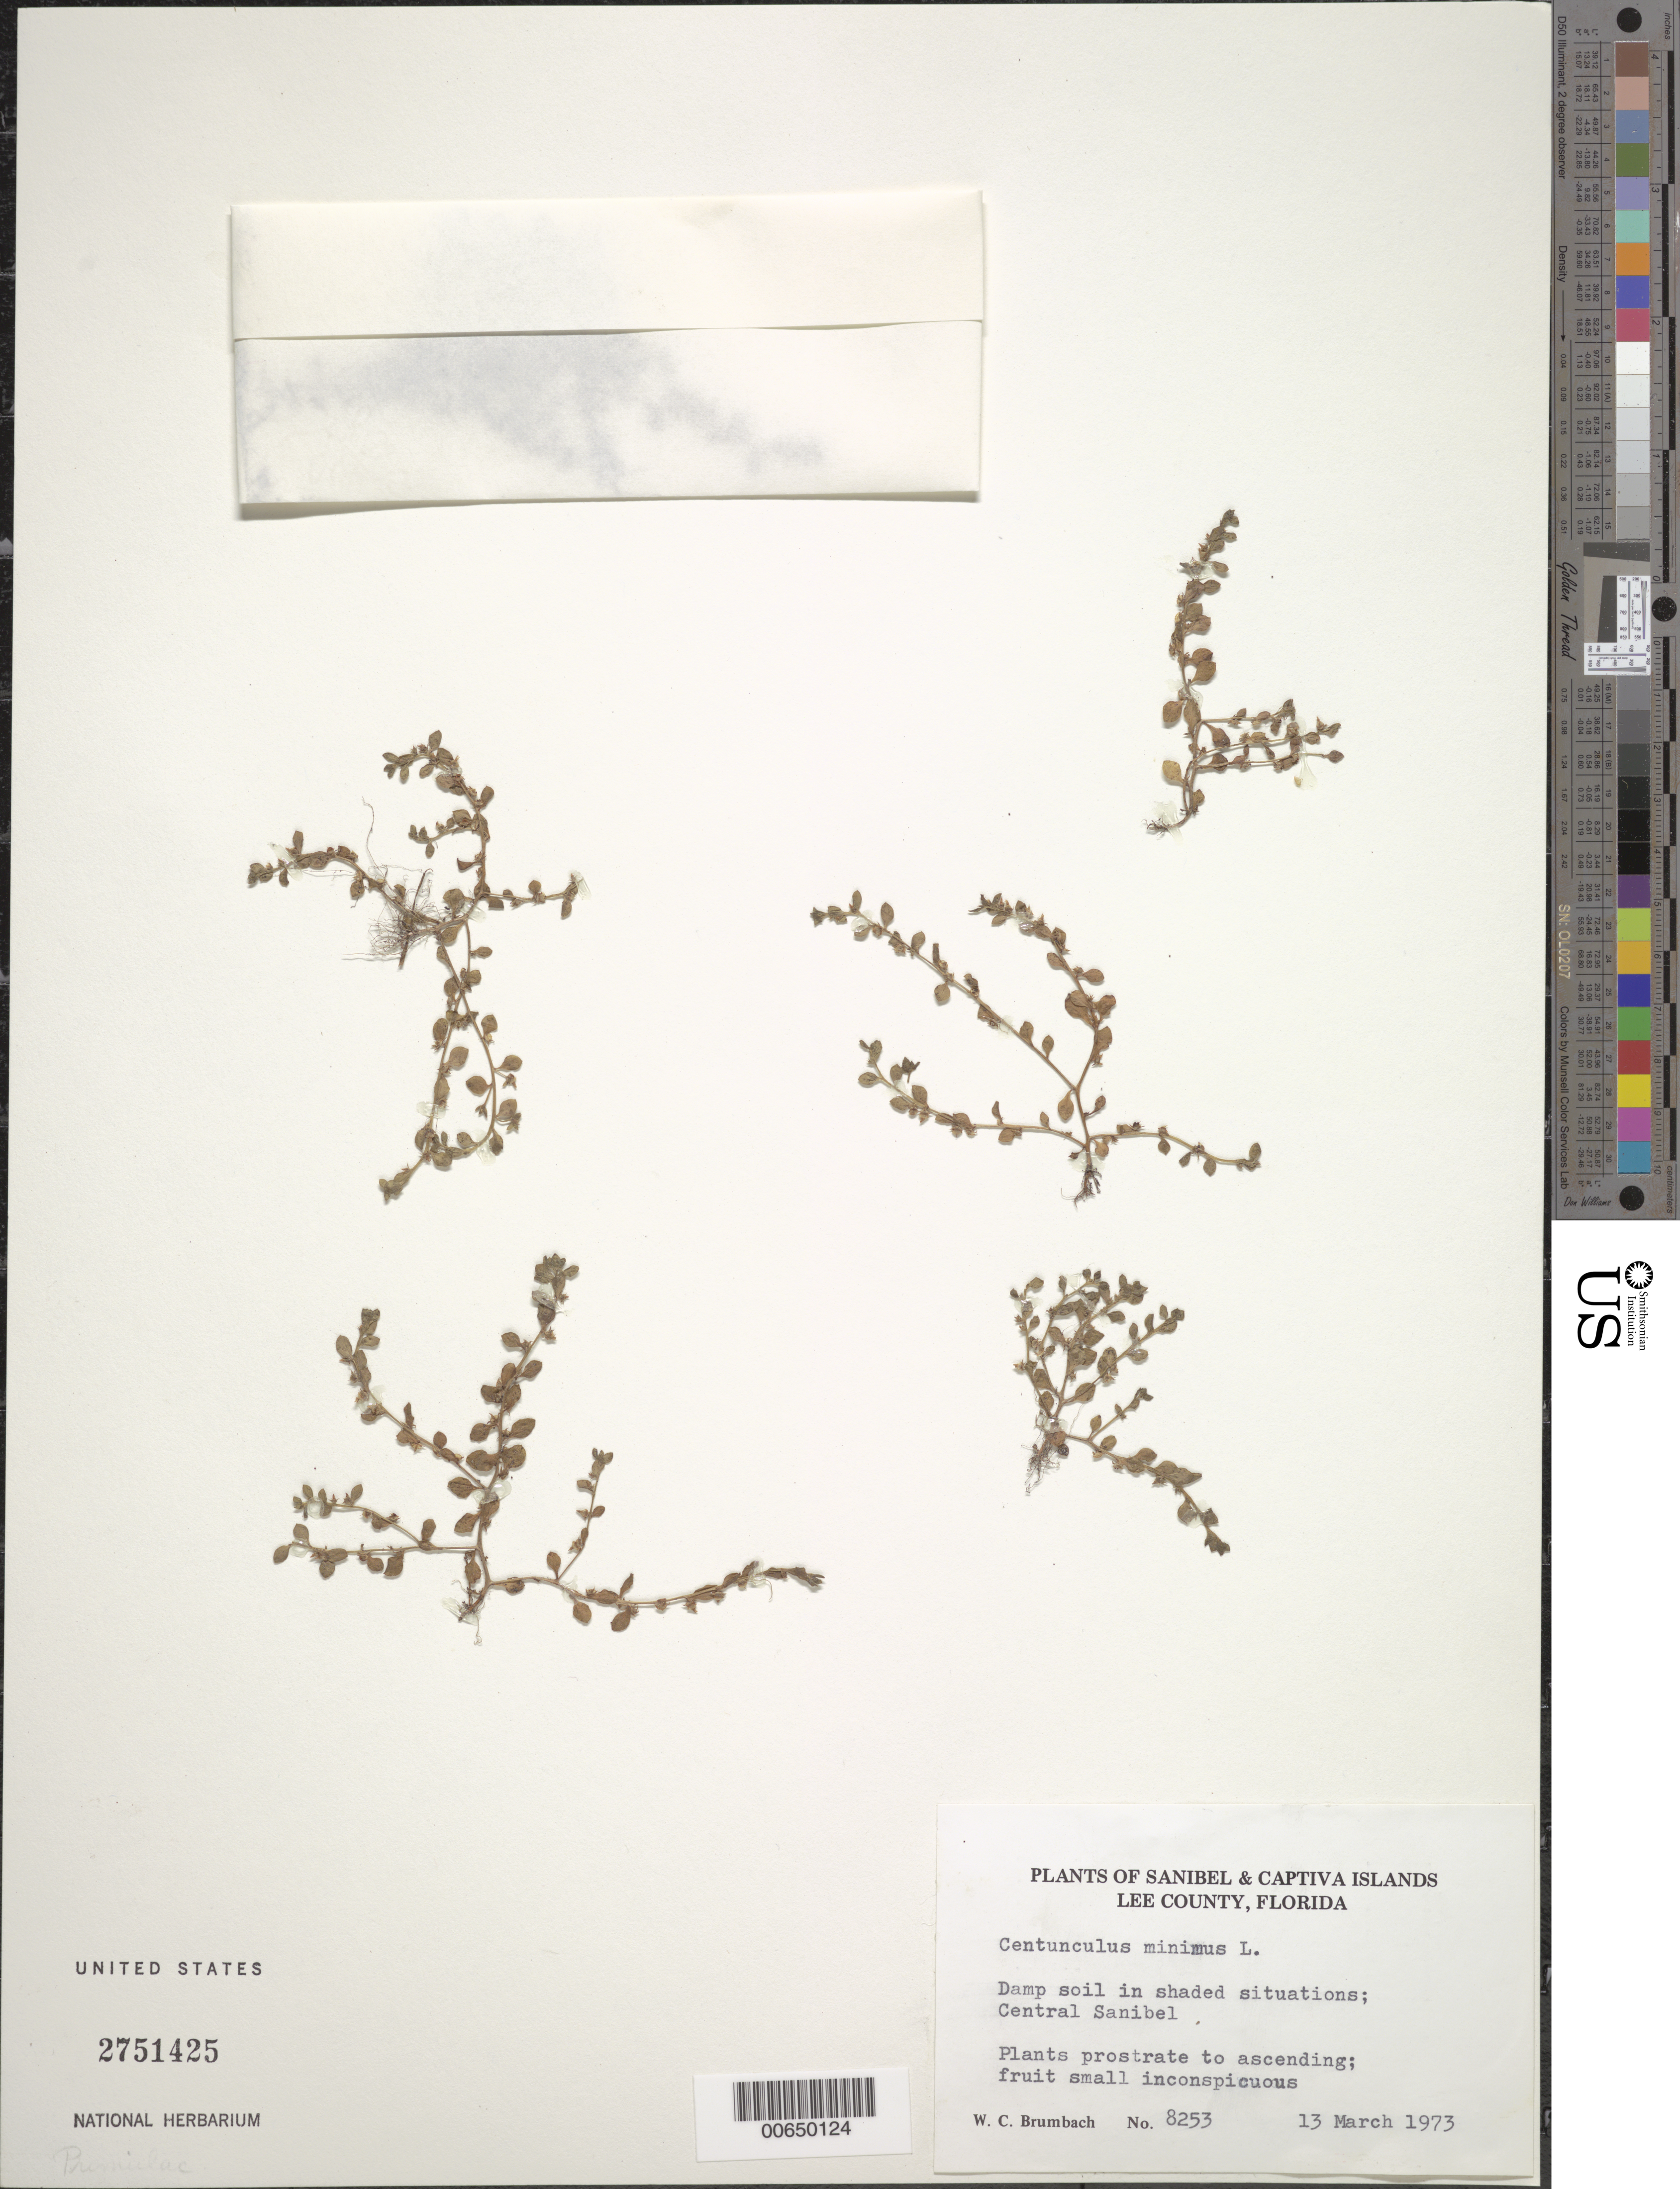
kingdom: Plantae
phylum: Tracheophyta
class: Magnoliopsida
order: Ericales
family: Primulaceae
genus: Centunculus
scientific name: Centunculus minimus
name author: L.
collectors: W. C. Brumbach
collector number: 8253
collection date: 1973-03-13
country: United States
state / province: Florida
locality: Sanibel & Captiva Islands. Lee County. Damp soil in shaded situations; Central Sanibel.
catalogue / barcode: US 2751425